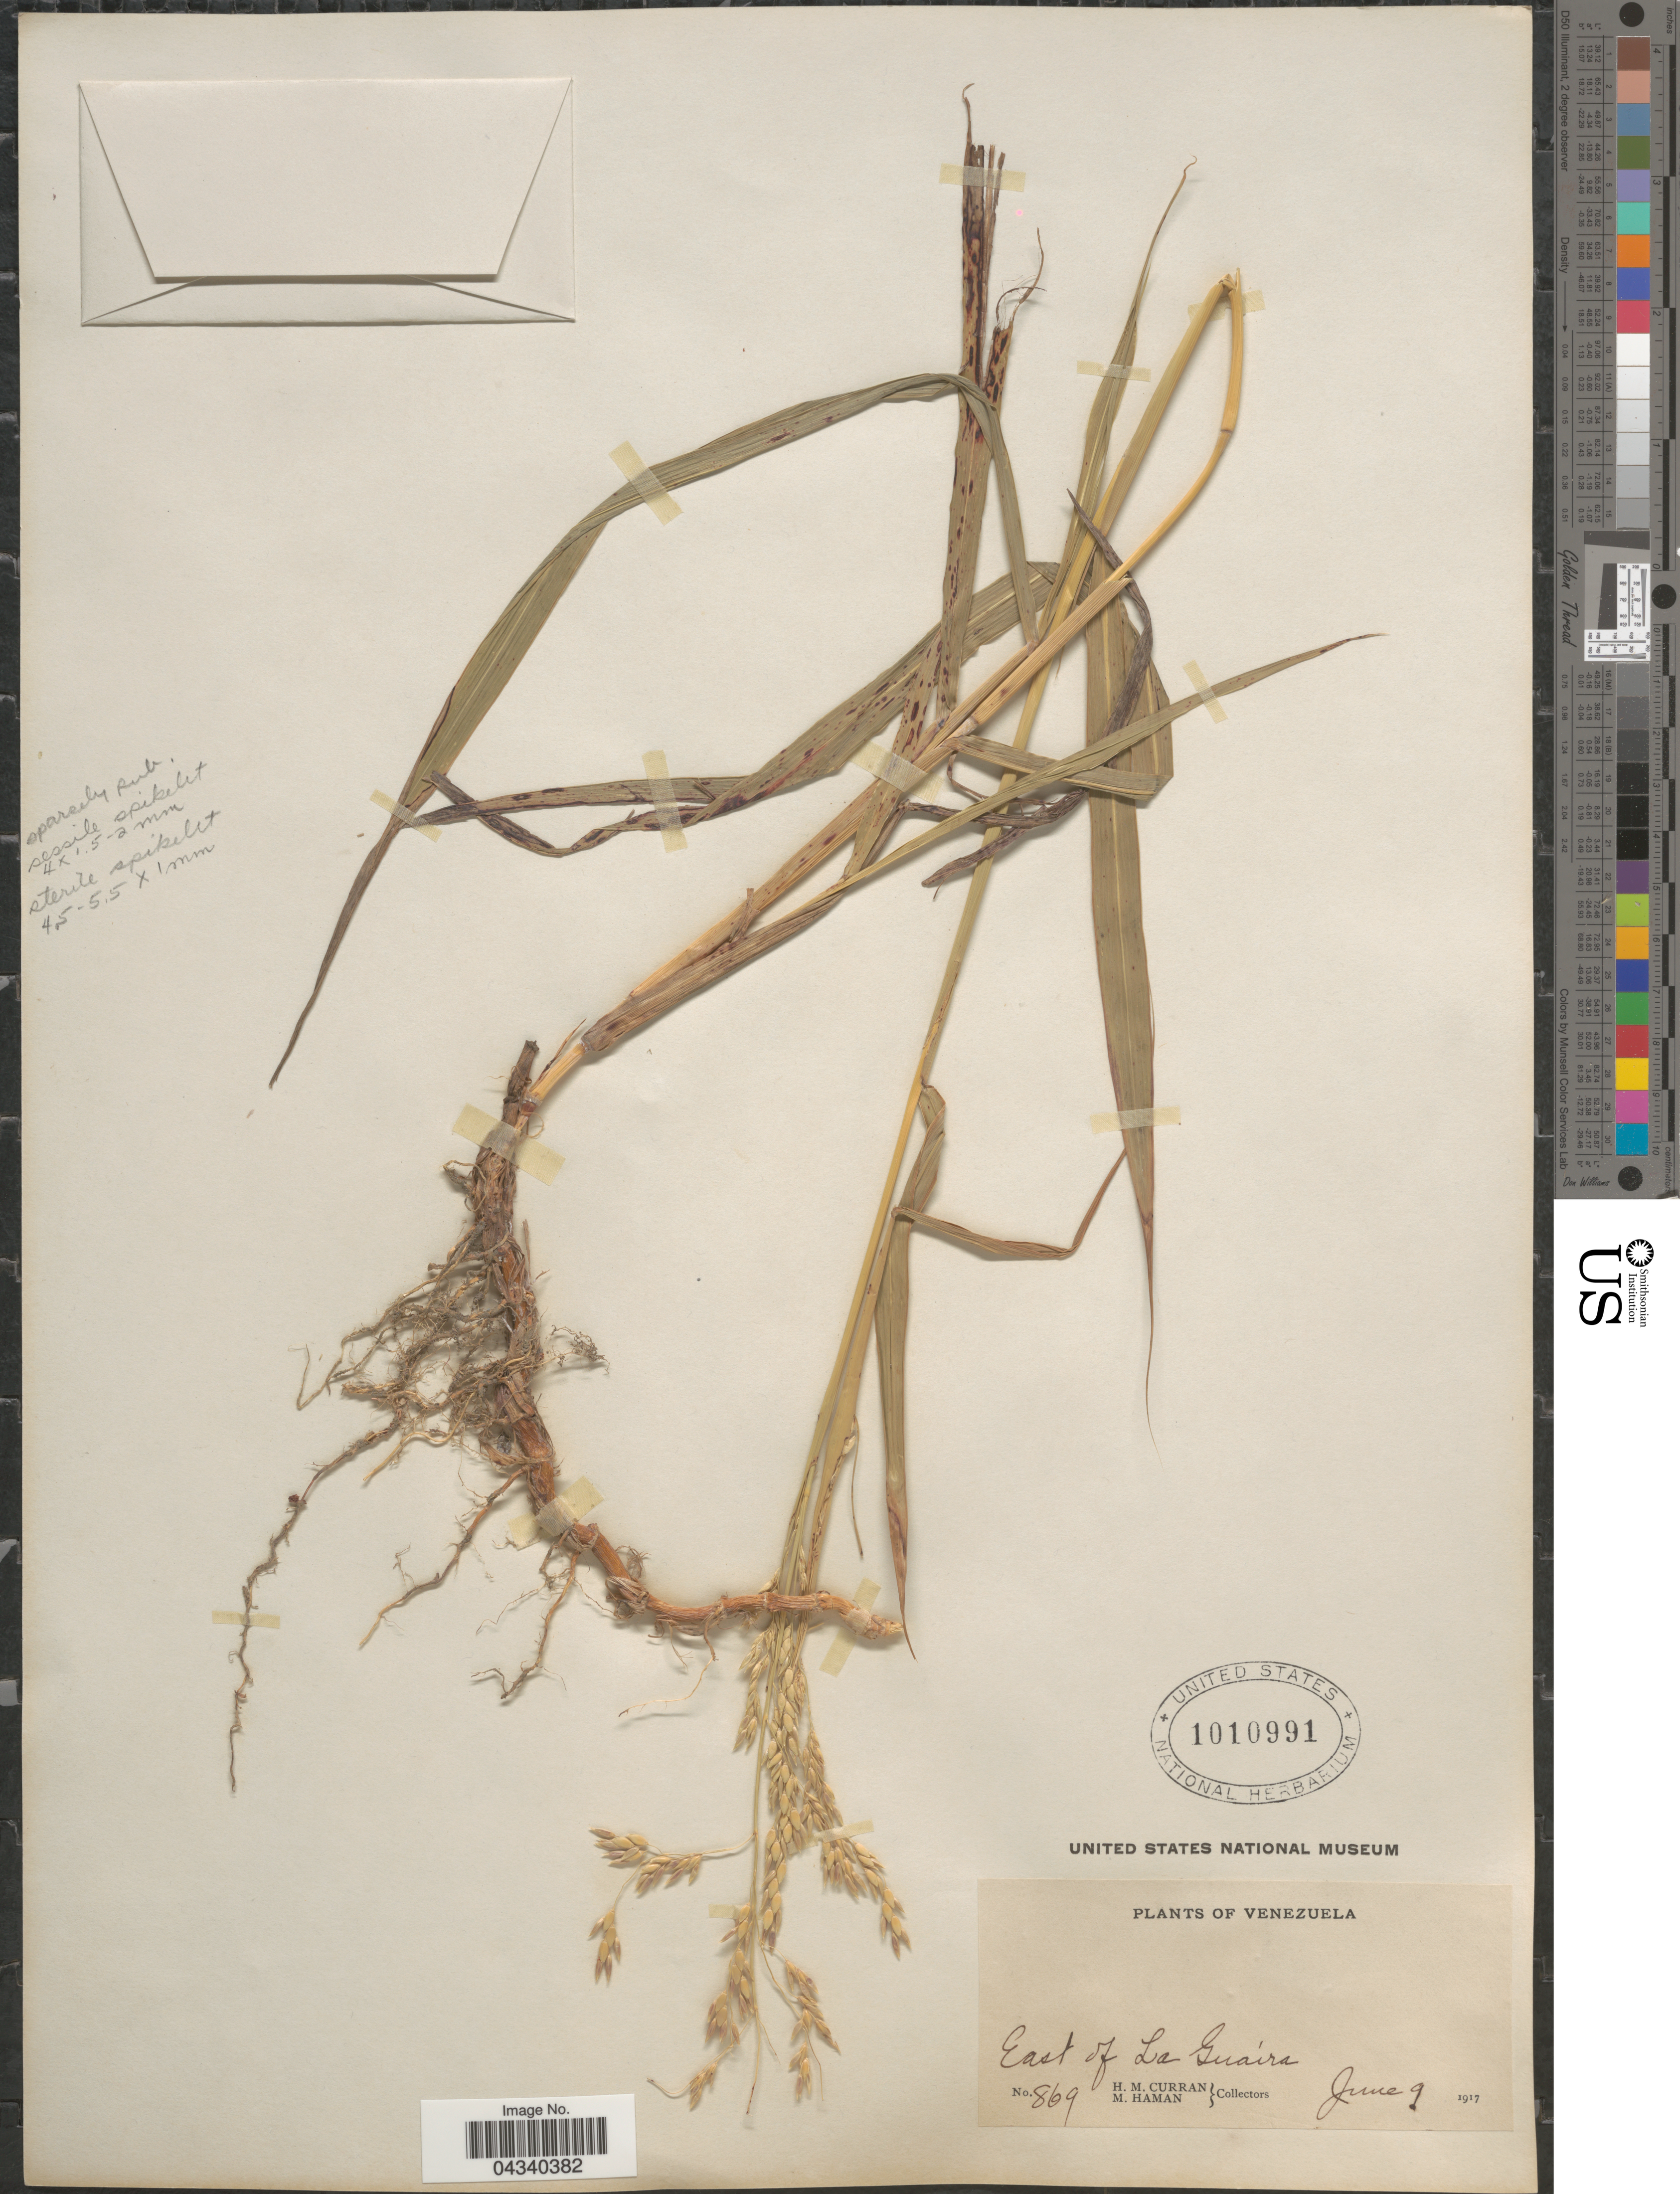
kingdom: Plantae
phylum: Tracheophyta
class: Liliopsida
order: Poales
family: Poaceae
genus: Sorghum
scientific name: Sorghum halepense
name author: (L.) Pers.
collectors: H. M. Curran & M. Haman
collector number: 869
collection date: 1917-06-09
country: Venezuela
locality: East of La Guaira.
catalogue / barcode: US 1010991